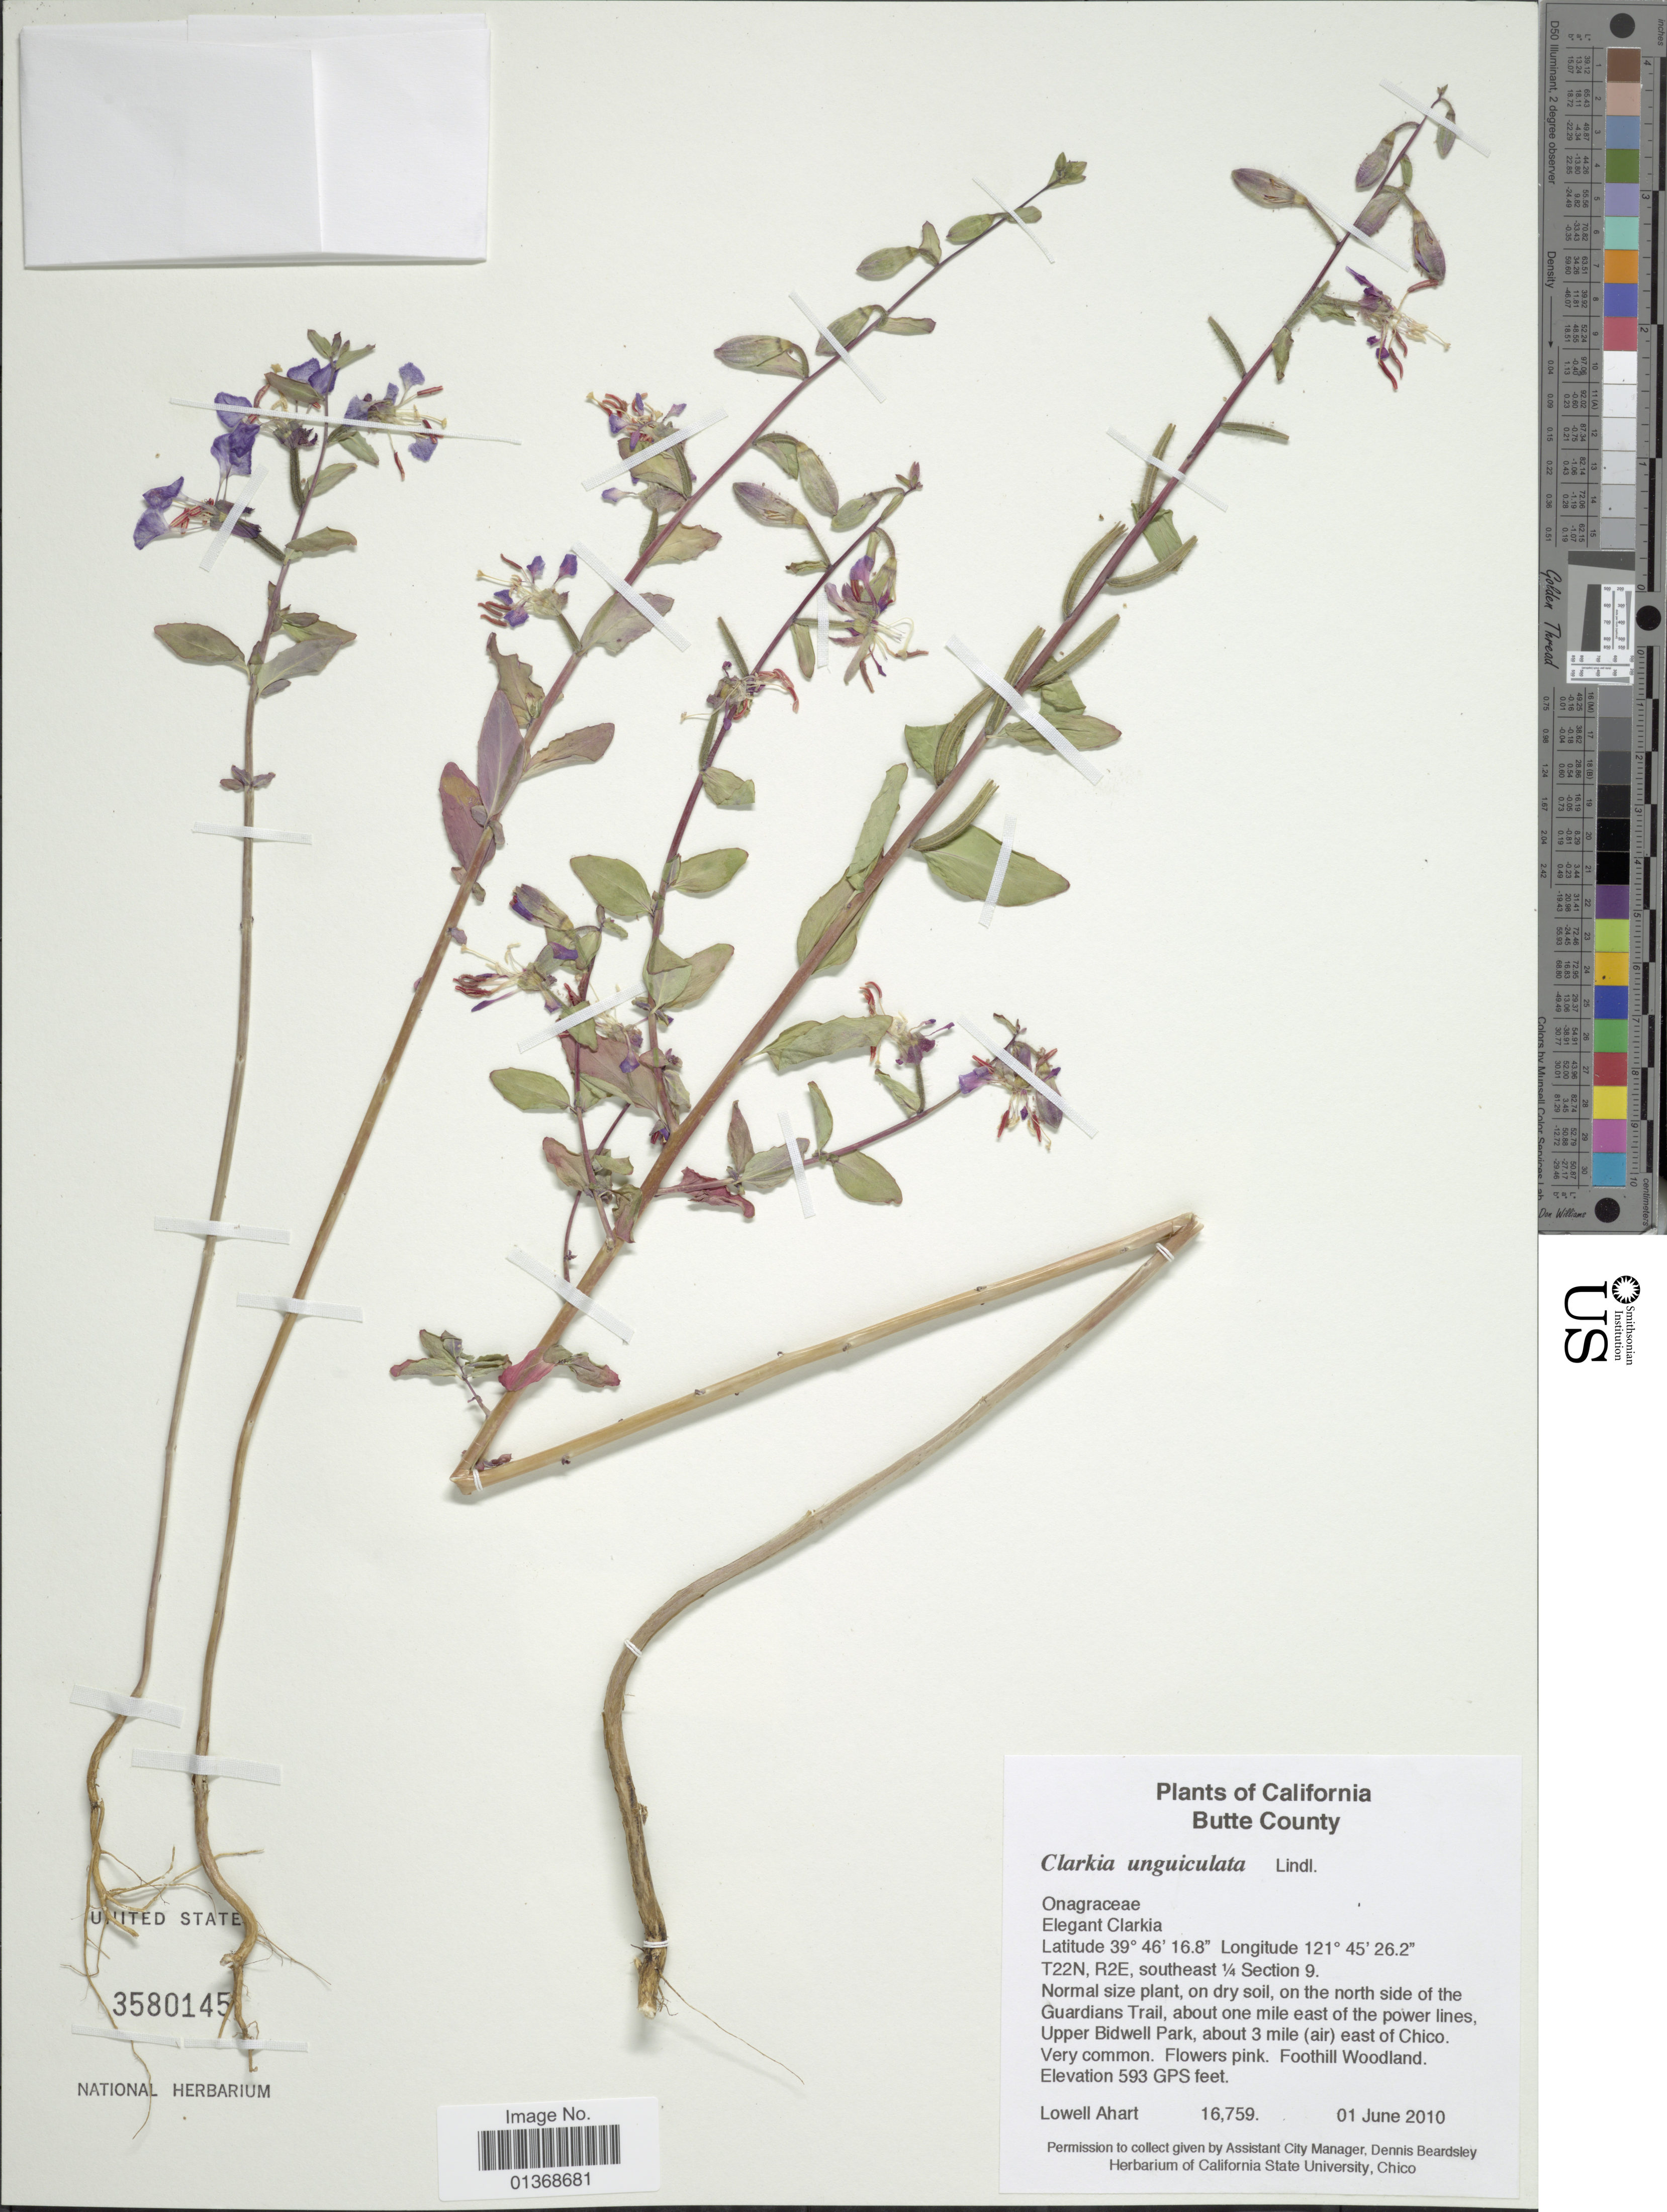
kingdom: Plantae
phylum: Tracheophyta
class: Magnoliopsida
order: Myrtales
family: Onagraceae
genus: Clarkia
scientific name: Clarkia unguiculata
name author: Lindl.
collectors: L. Ahart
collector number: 16759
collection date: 2010-06-01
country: United States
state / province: California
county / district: Butte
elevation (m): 181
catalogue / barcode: US 3580145